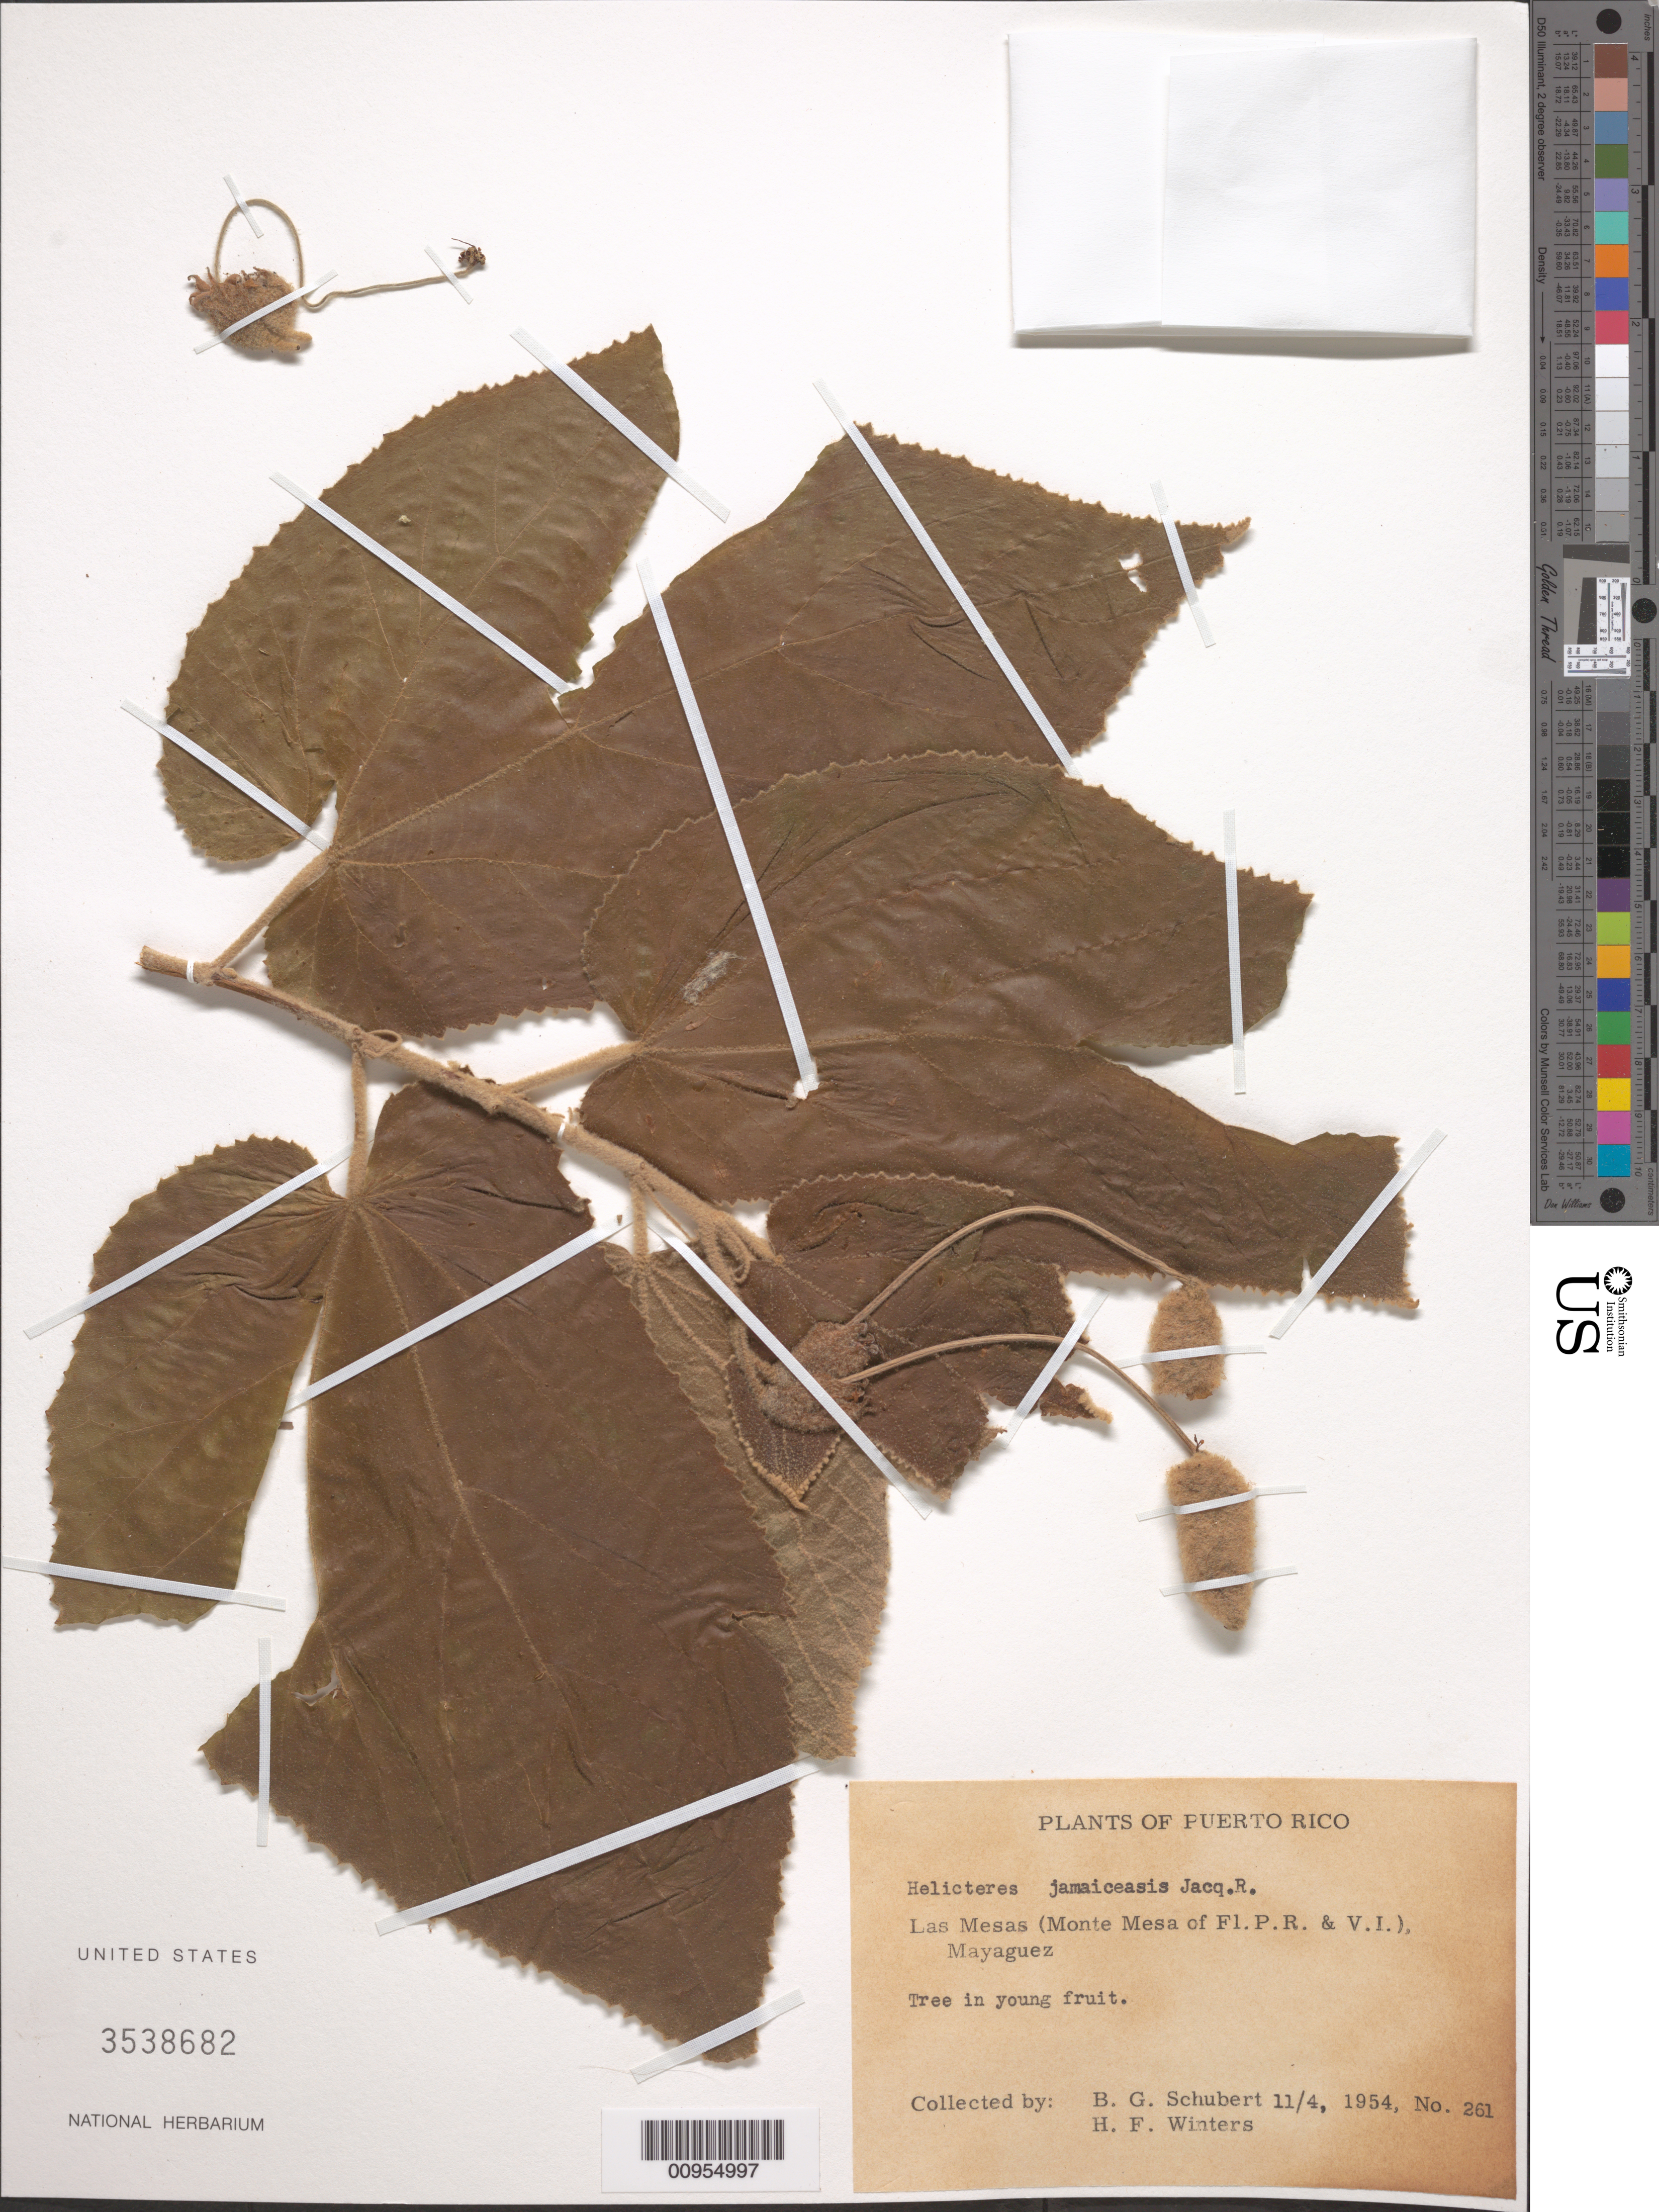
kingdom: Plantae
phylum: Tracheophyta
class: Magnoliopsida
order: Malvales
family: Malvaceae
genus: Helicteres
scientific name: Helicteres jamaicensis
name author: Jacq.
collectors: B. Schubert & H. Winters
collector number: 261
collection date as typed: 04 Nov 1954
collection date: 1954-11-04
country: Puerto Rico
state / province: Mayagüez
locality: Las Mesas (Monte Mesa of Fl.P.R. & V.I.) Mayaguez.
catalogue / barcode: US 3538682